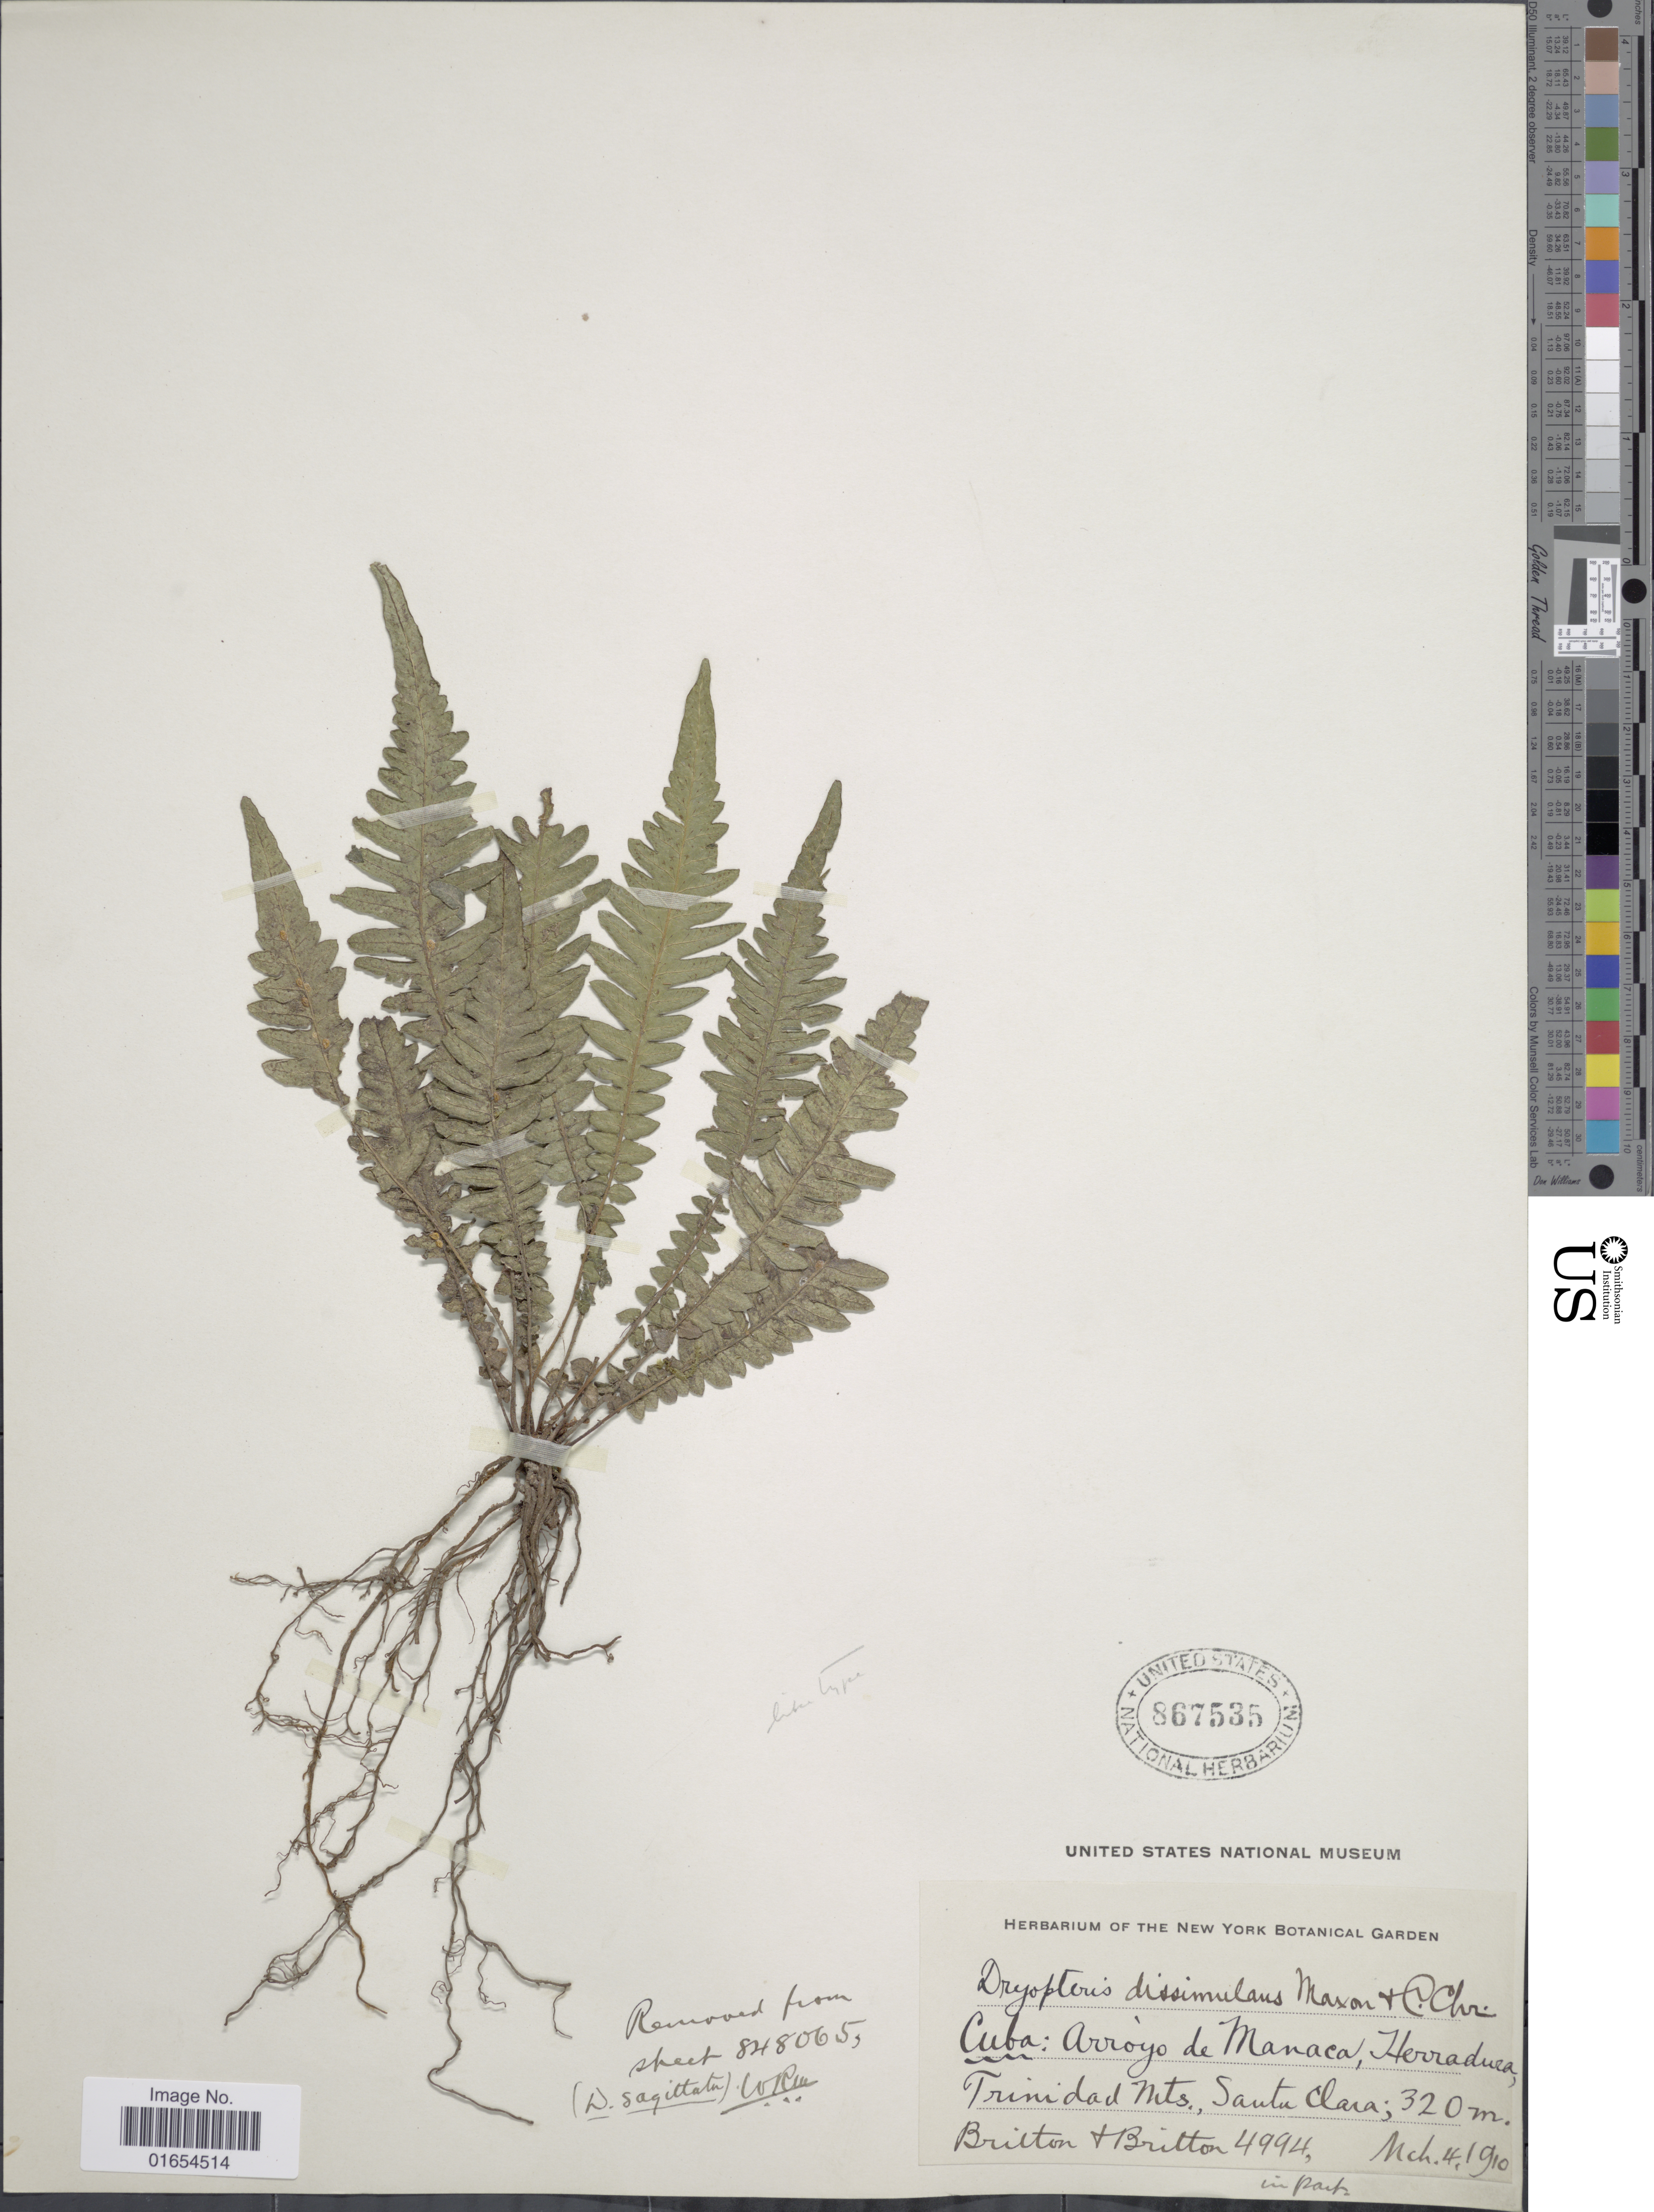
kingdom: Plantae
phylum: Tracheophyta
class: Polypodiopsida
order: Polypodiales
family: Thelypteridaceae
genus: Goniopteris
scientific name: Goniopteris dissimulans (Maxon & C. Chr.) comb. nov., ined 2015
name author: (Maxon & C. Chr.)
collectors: Britton, -- & Britton, --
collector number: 4994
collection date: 1910-03-04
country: Cuba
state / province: Las Villas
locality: Arroyo de Manaca, Herraduza, Trinidad Mts. Santa Clara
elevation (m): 320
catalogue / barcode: US 867535